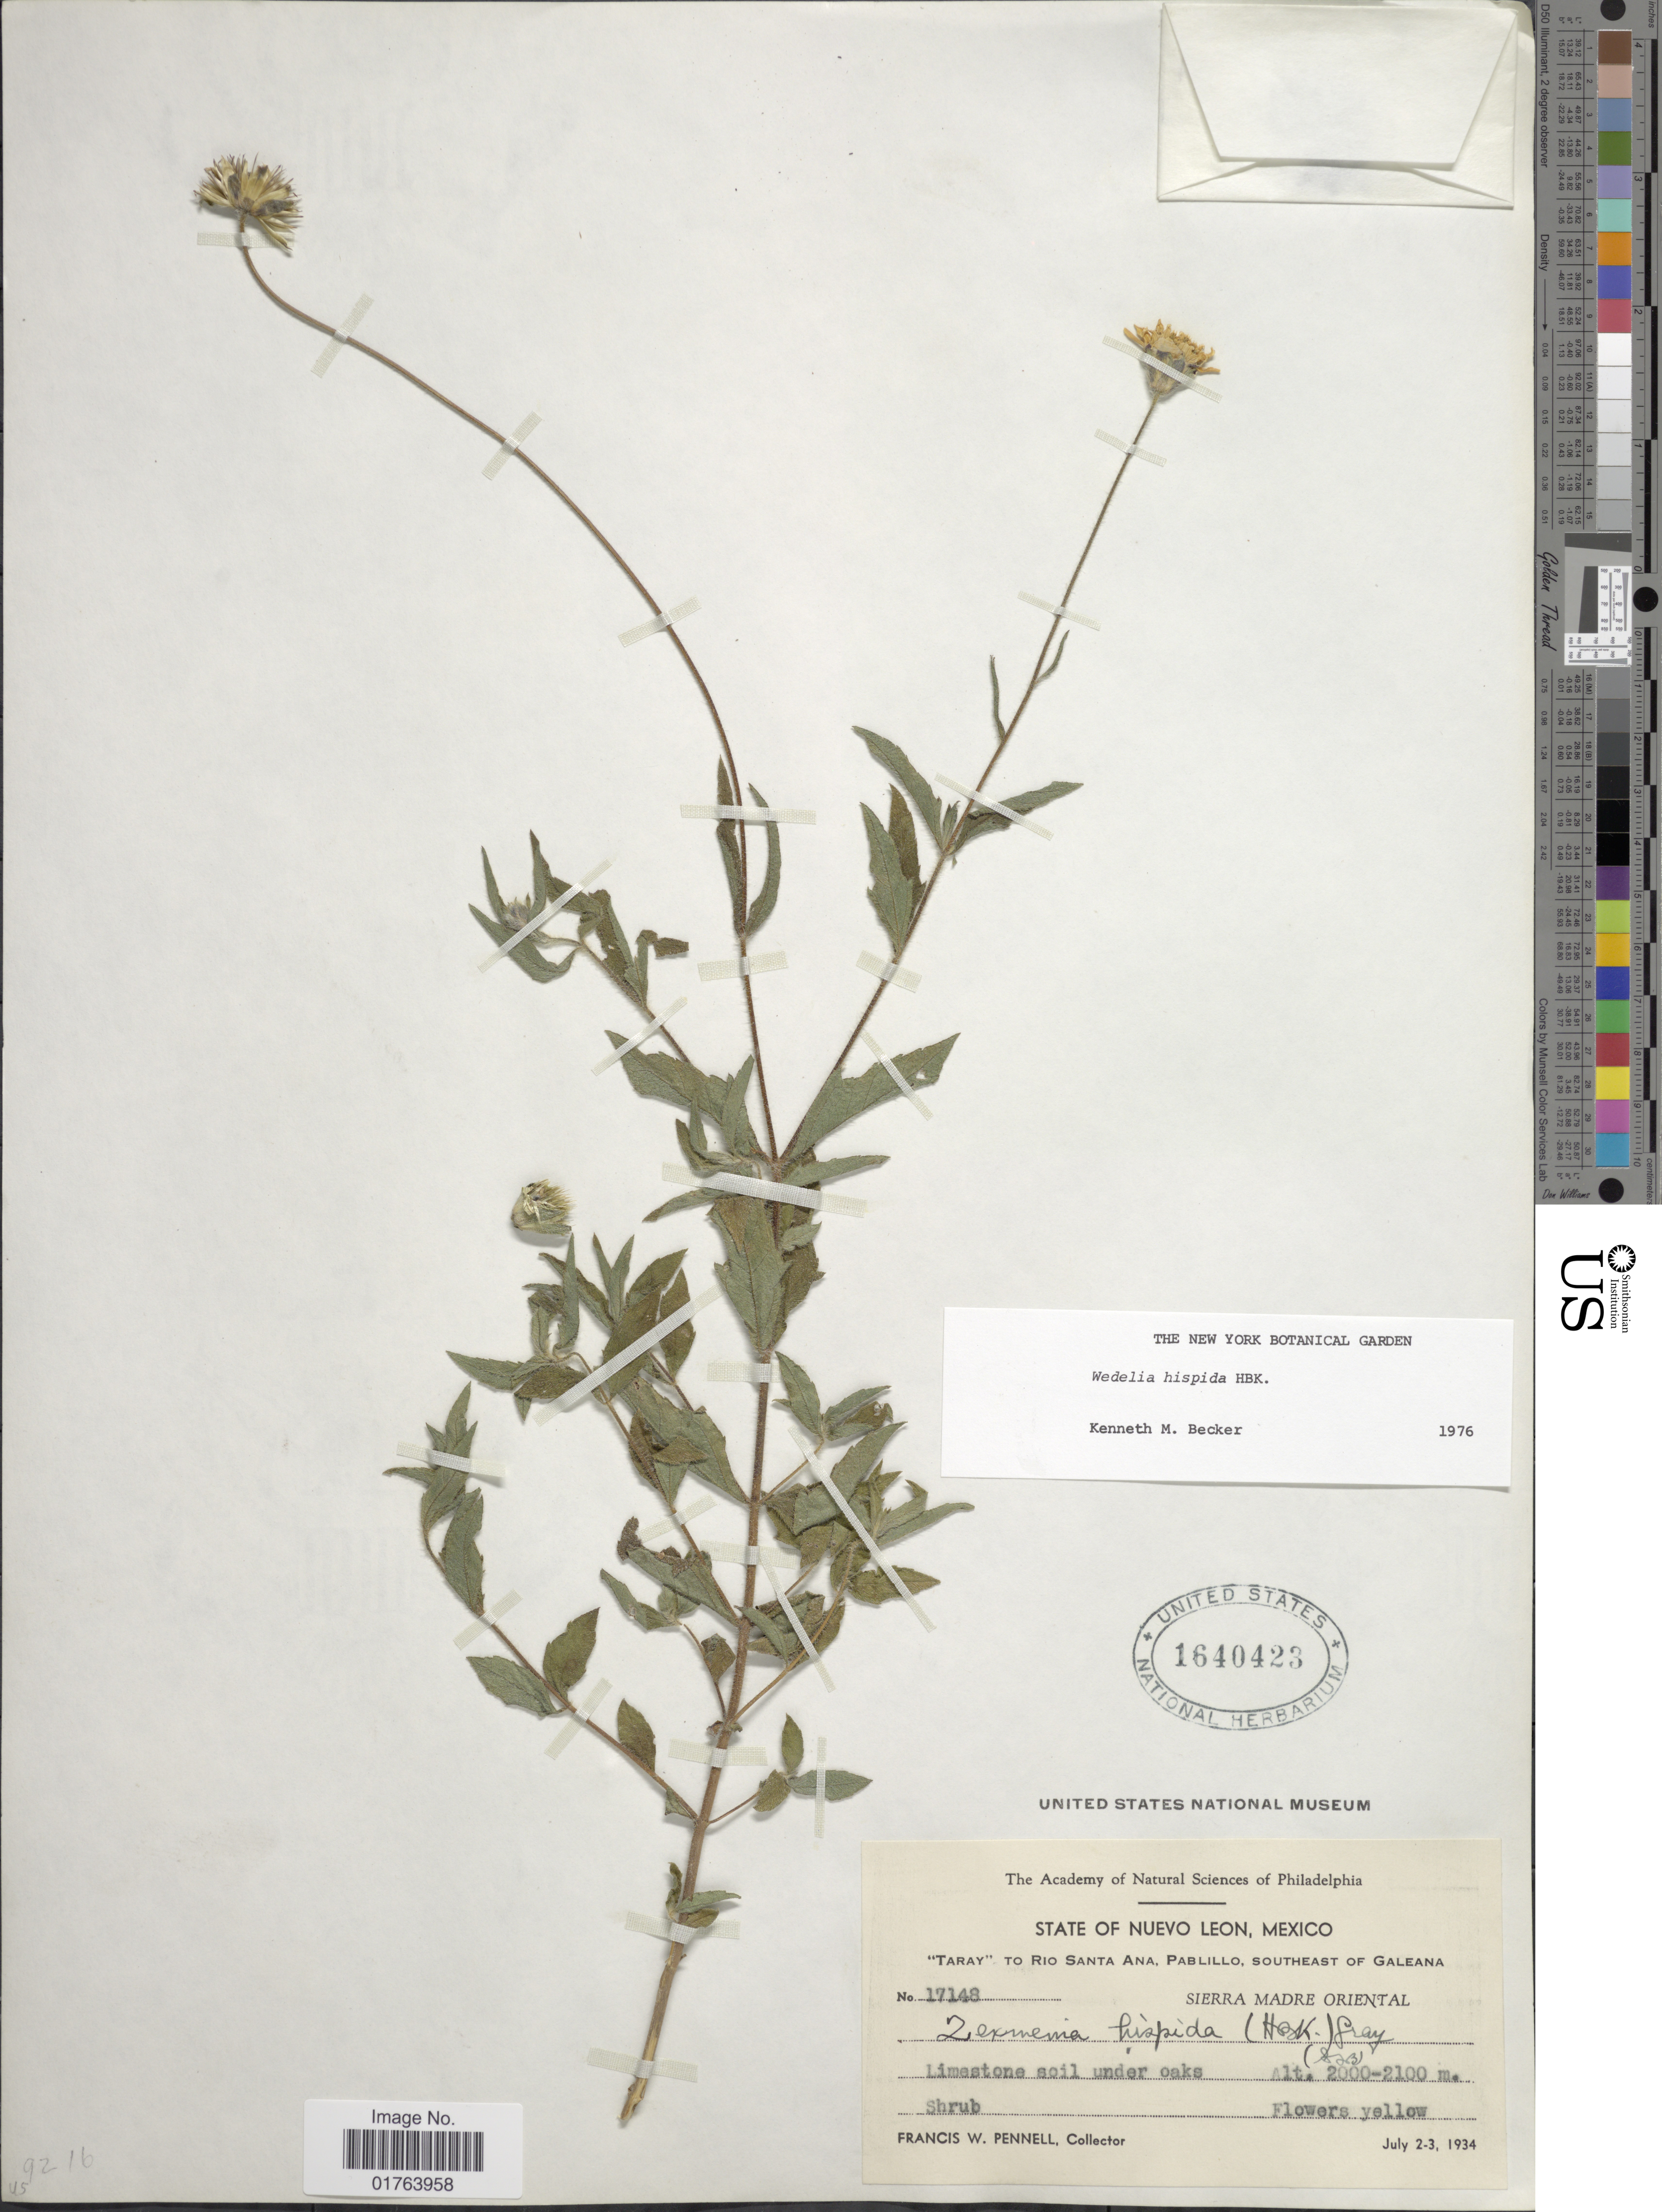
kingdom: Plantae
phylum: Tracheophyta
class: Magnoliopsida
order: Asterales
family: Asteraceae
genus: Wedelia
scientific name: Wedelia acapulcensis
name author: Kunth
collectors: F. W. Pennell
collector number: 17148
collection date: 1934-07-02/1934-07-03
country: Mexico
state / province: Nuevo León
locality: Taray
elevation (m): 2000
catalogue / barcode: US 1640423